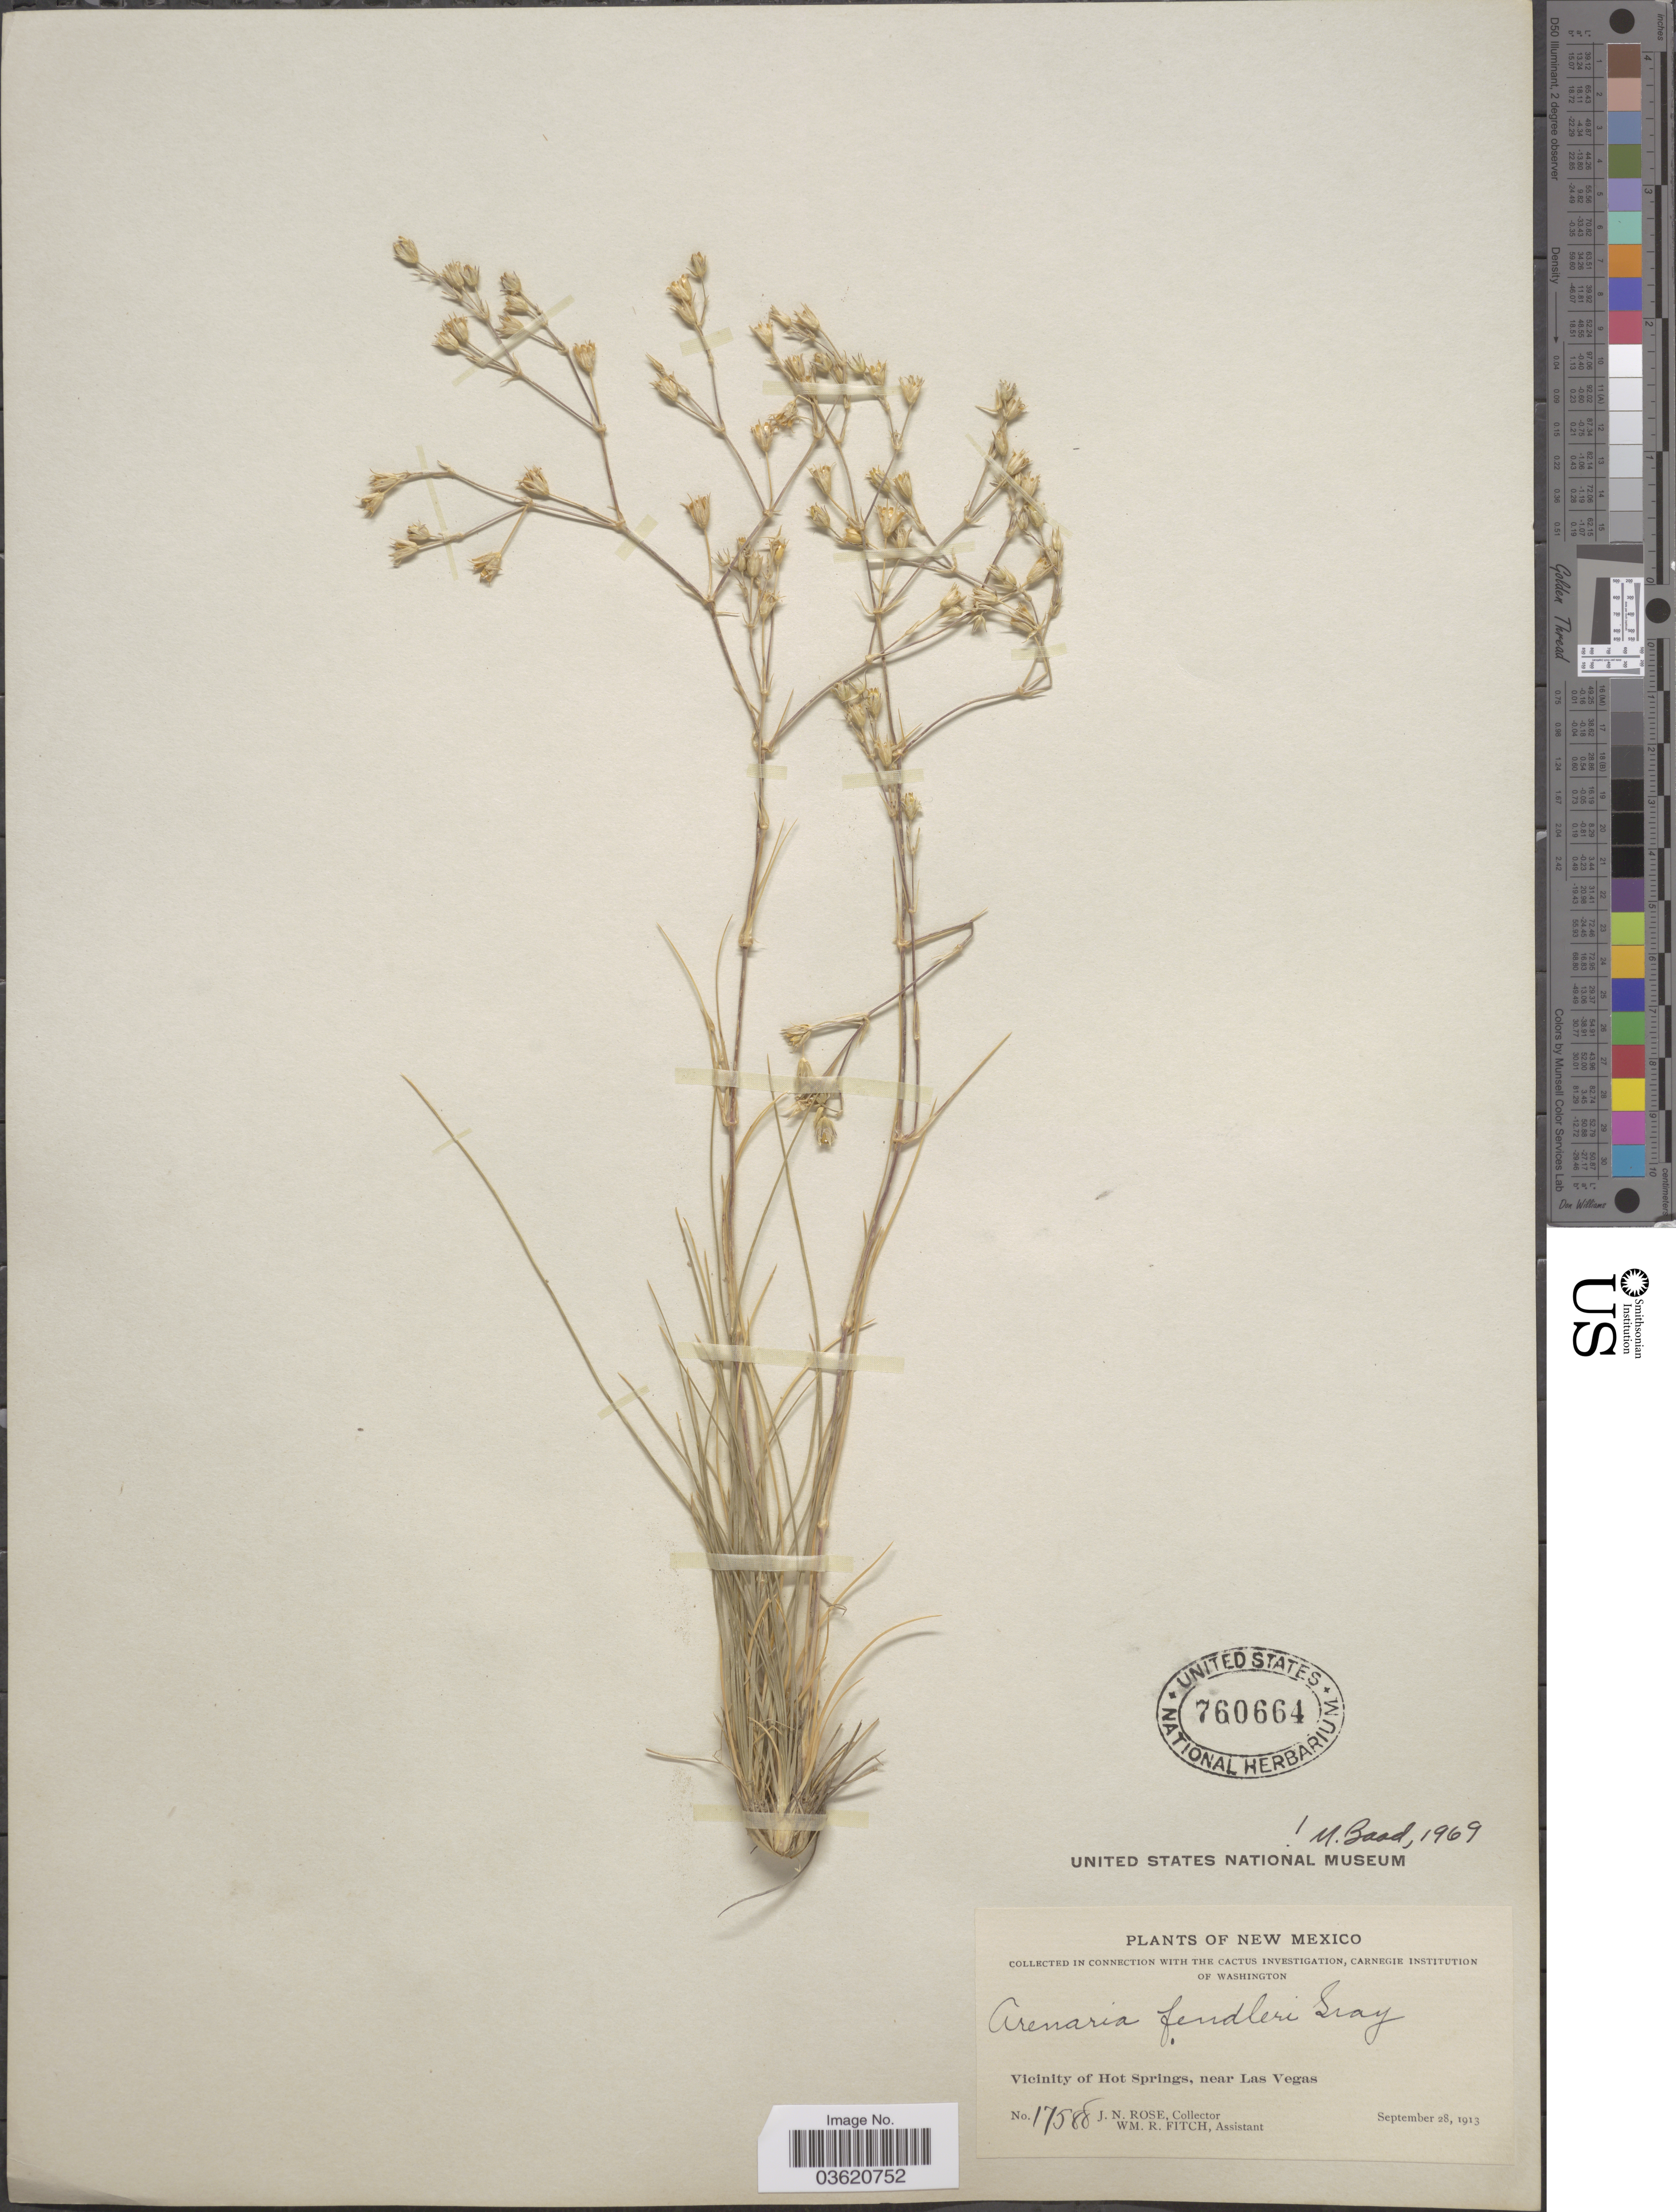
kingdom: Plantae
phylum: Tracheophyta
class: Magnoliopsida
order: Caryophyllales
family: Caryophyllaceae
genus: Eremogone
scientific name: Eremogone fendleri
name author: (A. Gray) Ikonn.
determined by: U.S. National Herbarium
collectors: J. N. Rose & W. R. Fitch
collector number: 17588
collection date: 1913-09-28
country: United States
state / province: New Mexico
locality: Vicinity of Hot Springs, near Las Vegas.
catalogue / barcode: US 760664